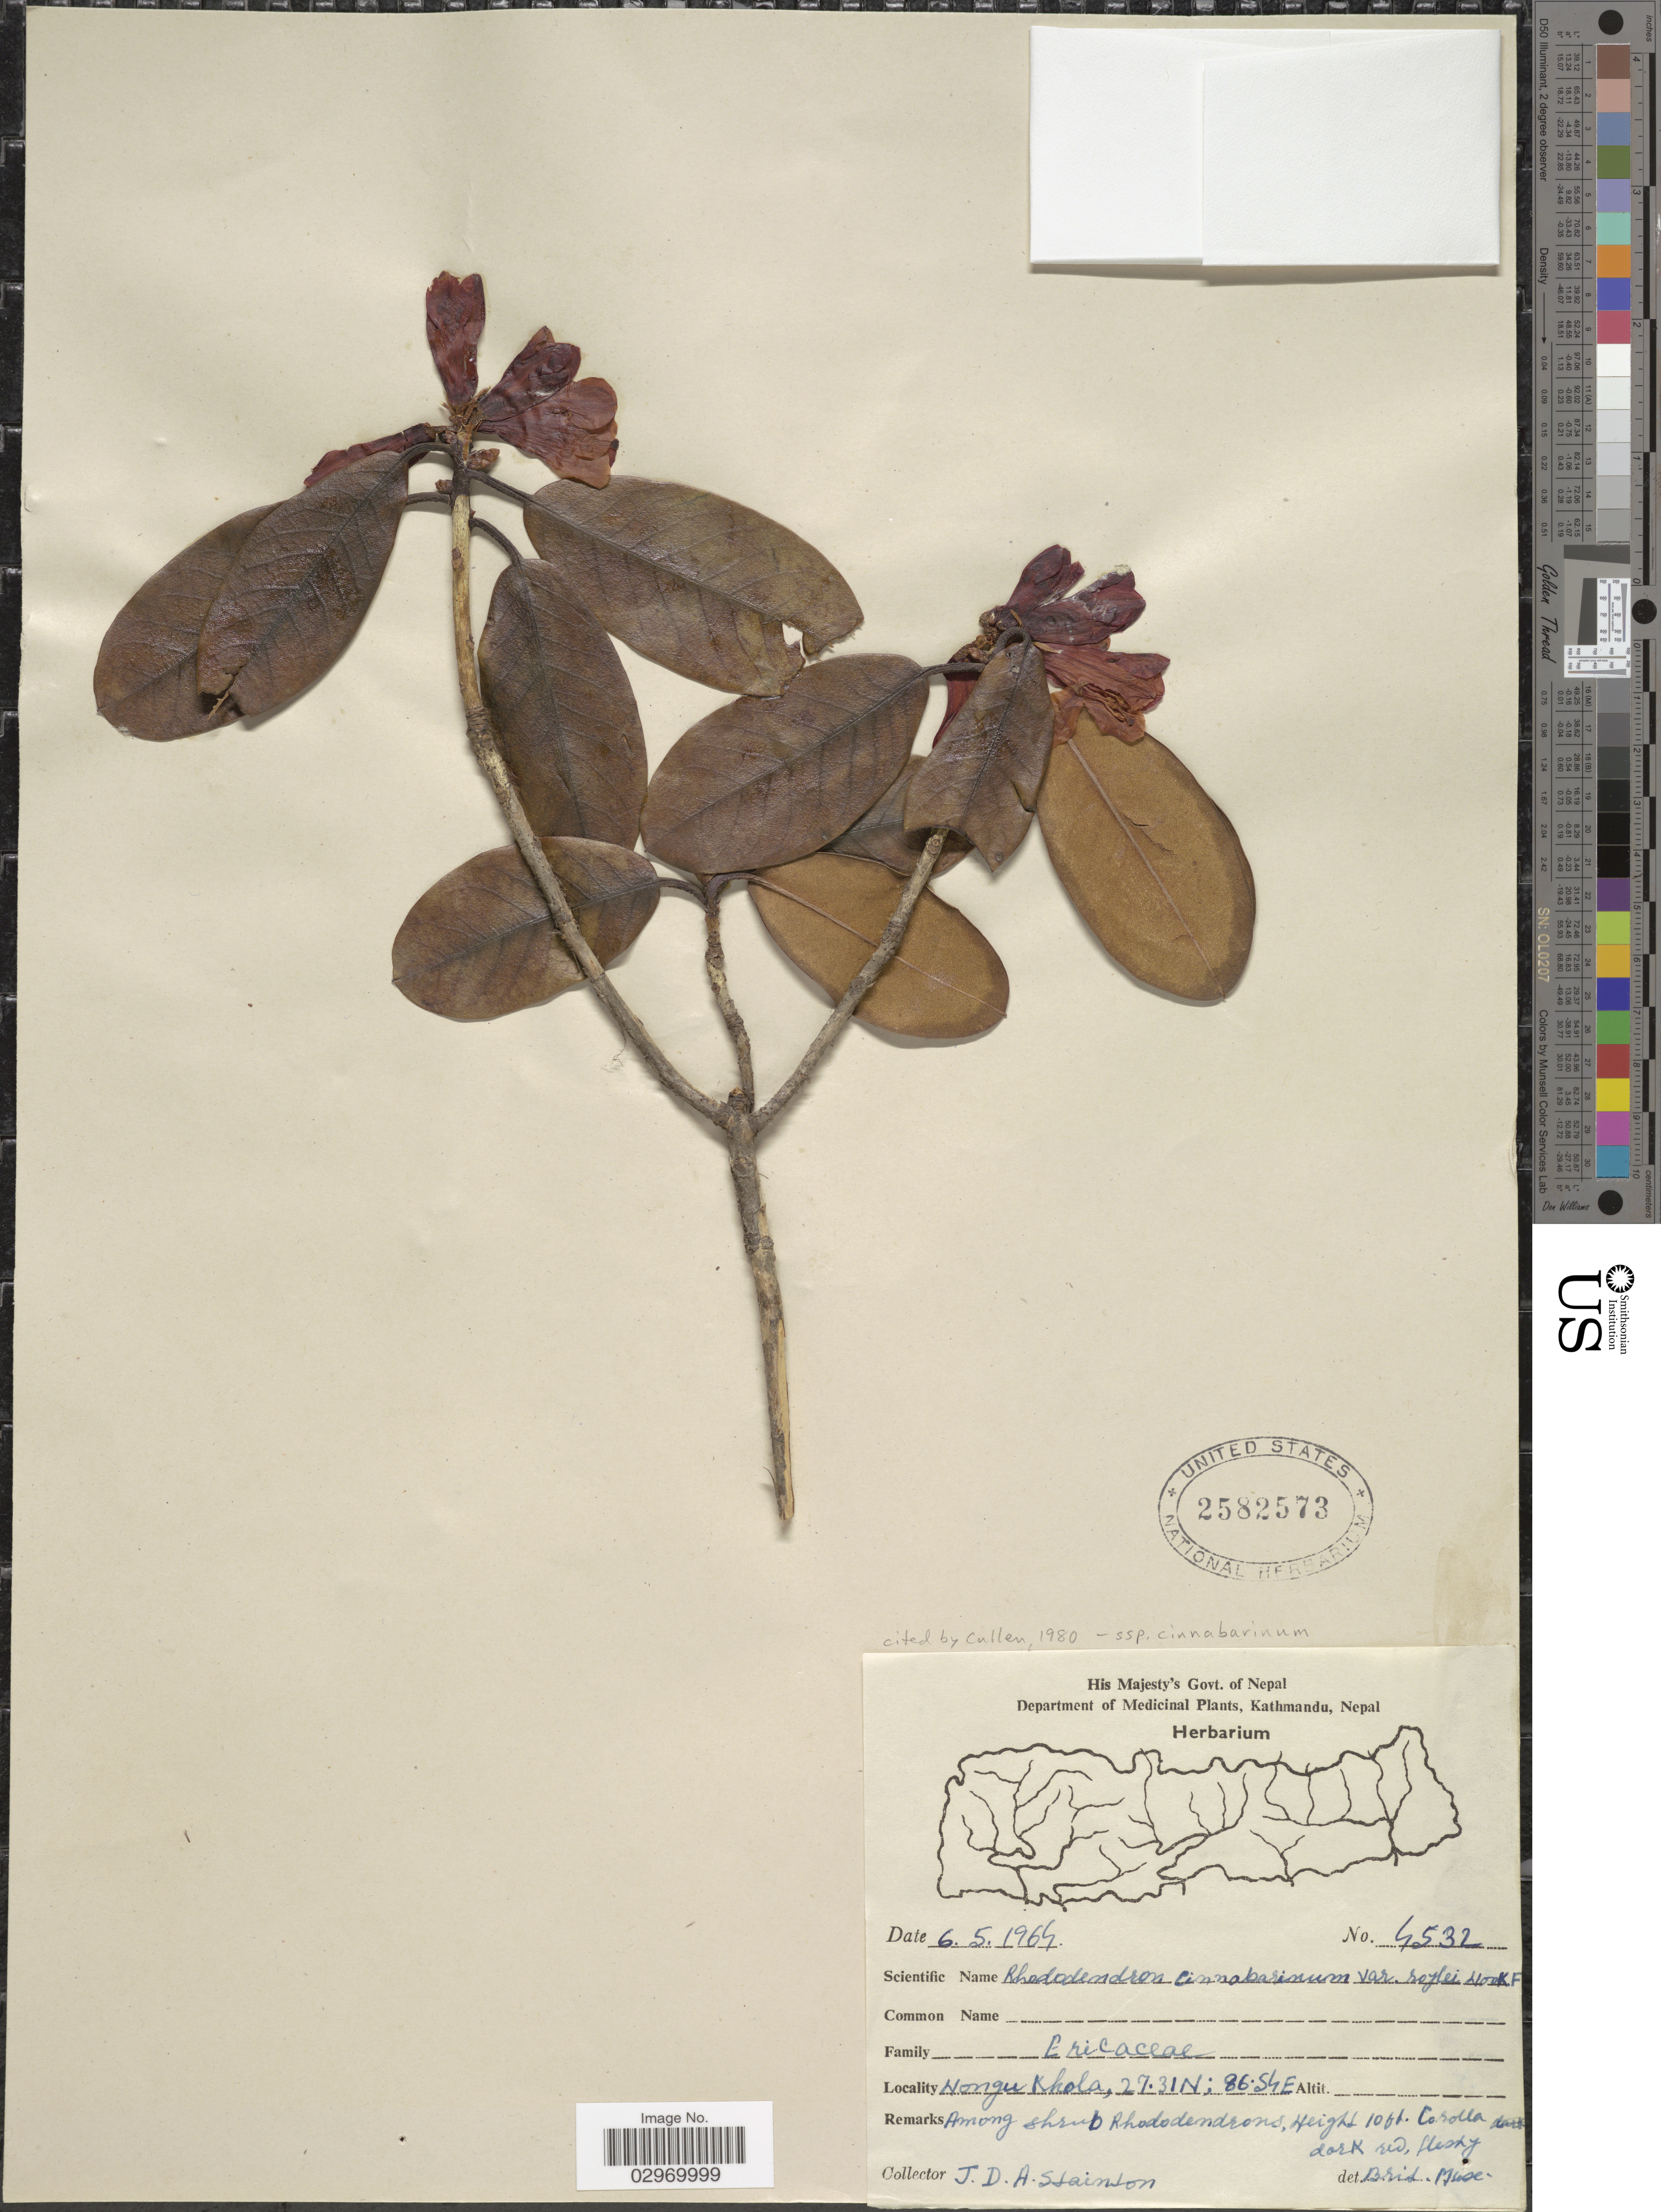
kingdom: Plantae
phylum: Tracheophyta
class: Magnoliopsida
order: Ericales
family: Ericaceae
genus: Rhododendron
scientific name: Rhododendron cinnabarinum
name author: Hook. f.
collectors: D. Swainson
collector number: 4532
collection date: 1964-05-06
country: Nepal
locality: Nongu Khola.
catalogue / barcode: US 2582573